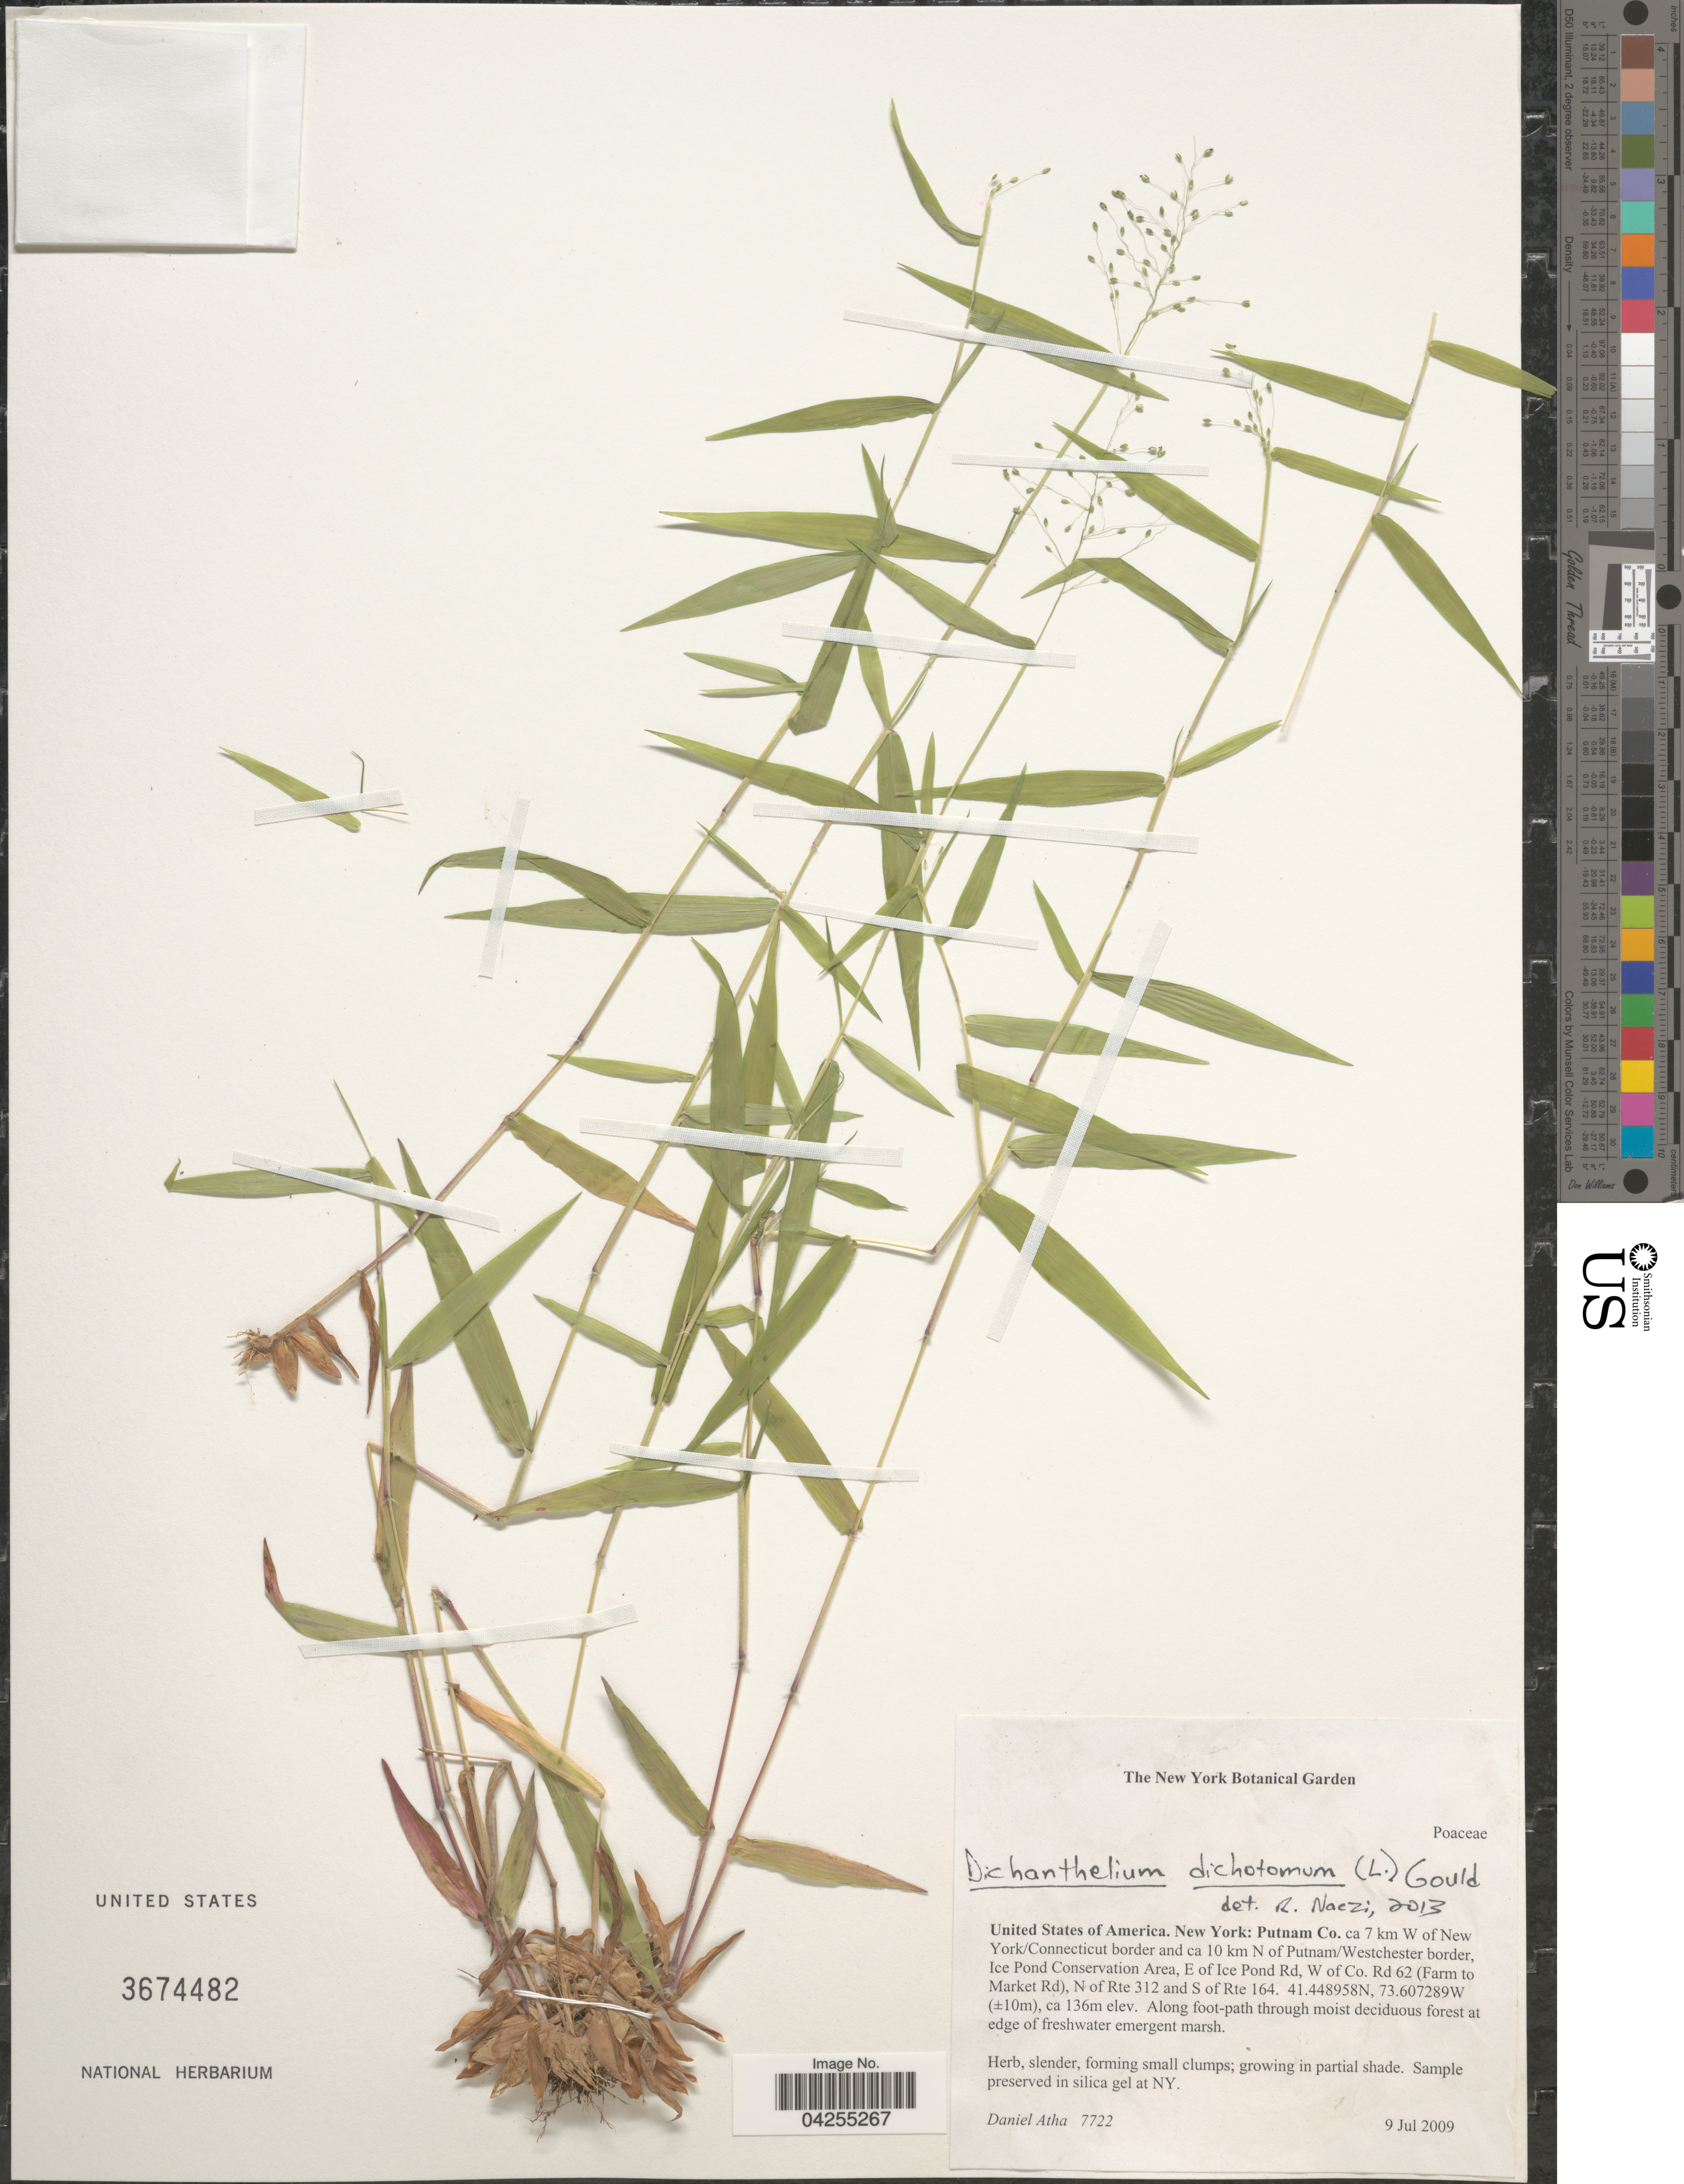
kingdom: Plantae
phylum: Tracheophyta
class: Liliopsida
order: Poales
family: Poaceae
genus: Dichanthelium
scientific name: Dichanthelium dichotomum var. dichotomum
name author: (L.) Gould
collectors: D. Atha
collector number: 7722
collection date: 2009-07-09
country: United States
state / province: New York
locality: Putnam Co. ca 7 km W of New York/Connecticut border and ca 10 km N of Putnam/Westchester border, Ice Pond Conservation Area, E of Ice Pond Rd, W of Co. Rd 62 (Farm to Market Rd), N of Rte 312 and S of Rte 164.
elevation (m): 136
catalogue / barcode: US 3674482